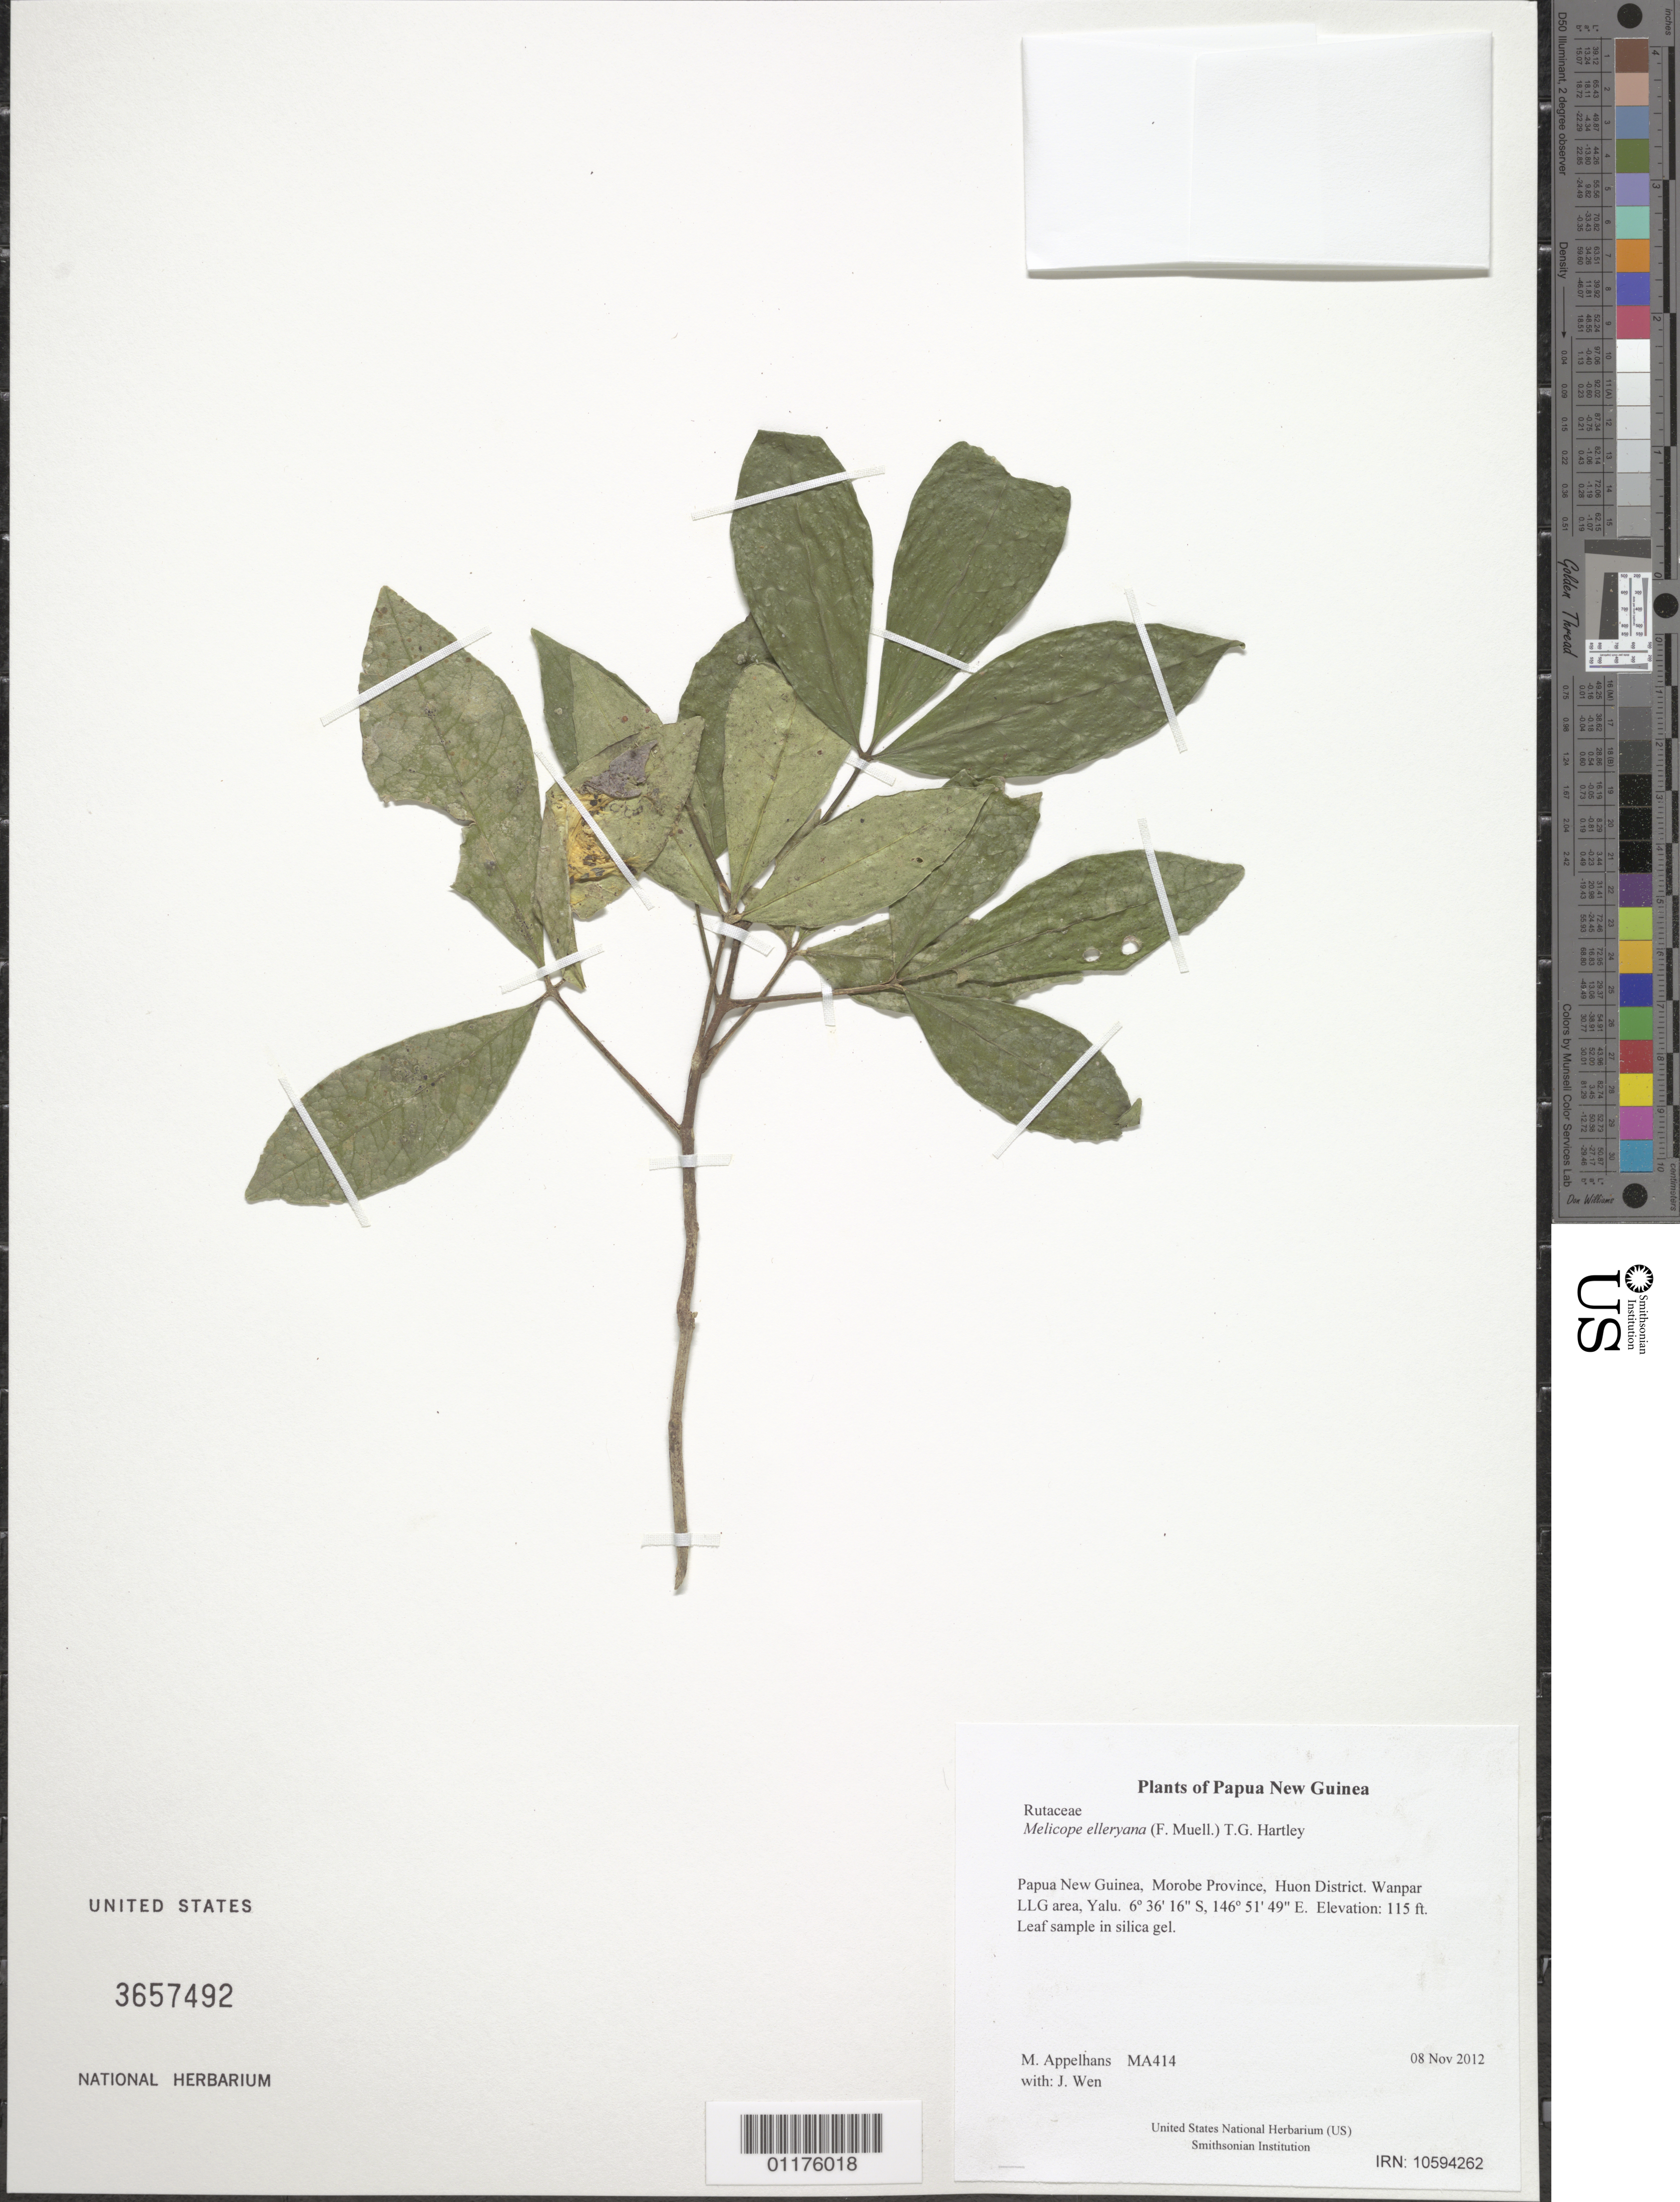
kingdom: Plantae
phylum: Tracheophyta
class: Magnoliopsida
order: Sapindales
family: Rutaceae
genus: Melicope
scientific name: Melicope elleryana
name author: (F. Muell.) T.G. Hartley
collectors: J. Wen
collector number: MA414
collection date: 2012-11-08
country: Papua New Guinea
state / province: Morobe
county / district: Huon District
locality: Wanpar LLG area, Yalu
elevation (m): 35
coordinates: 6° 36.268 S, 146 51.814 E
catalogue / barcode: US 3657492